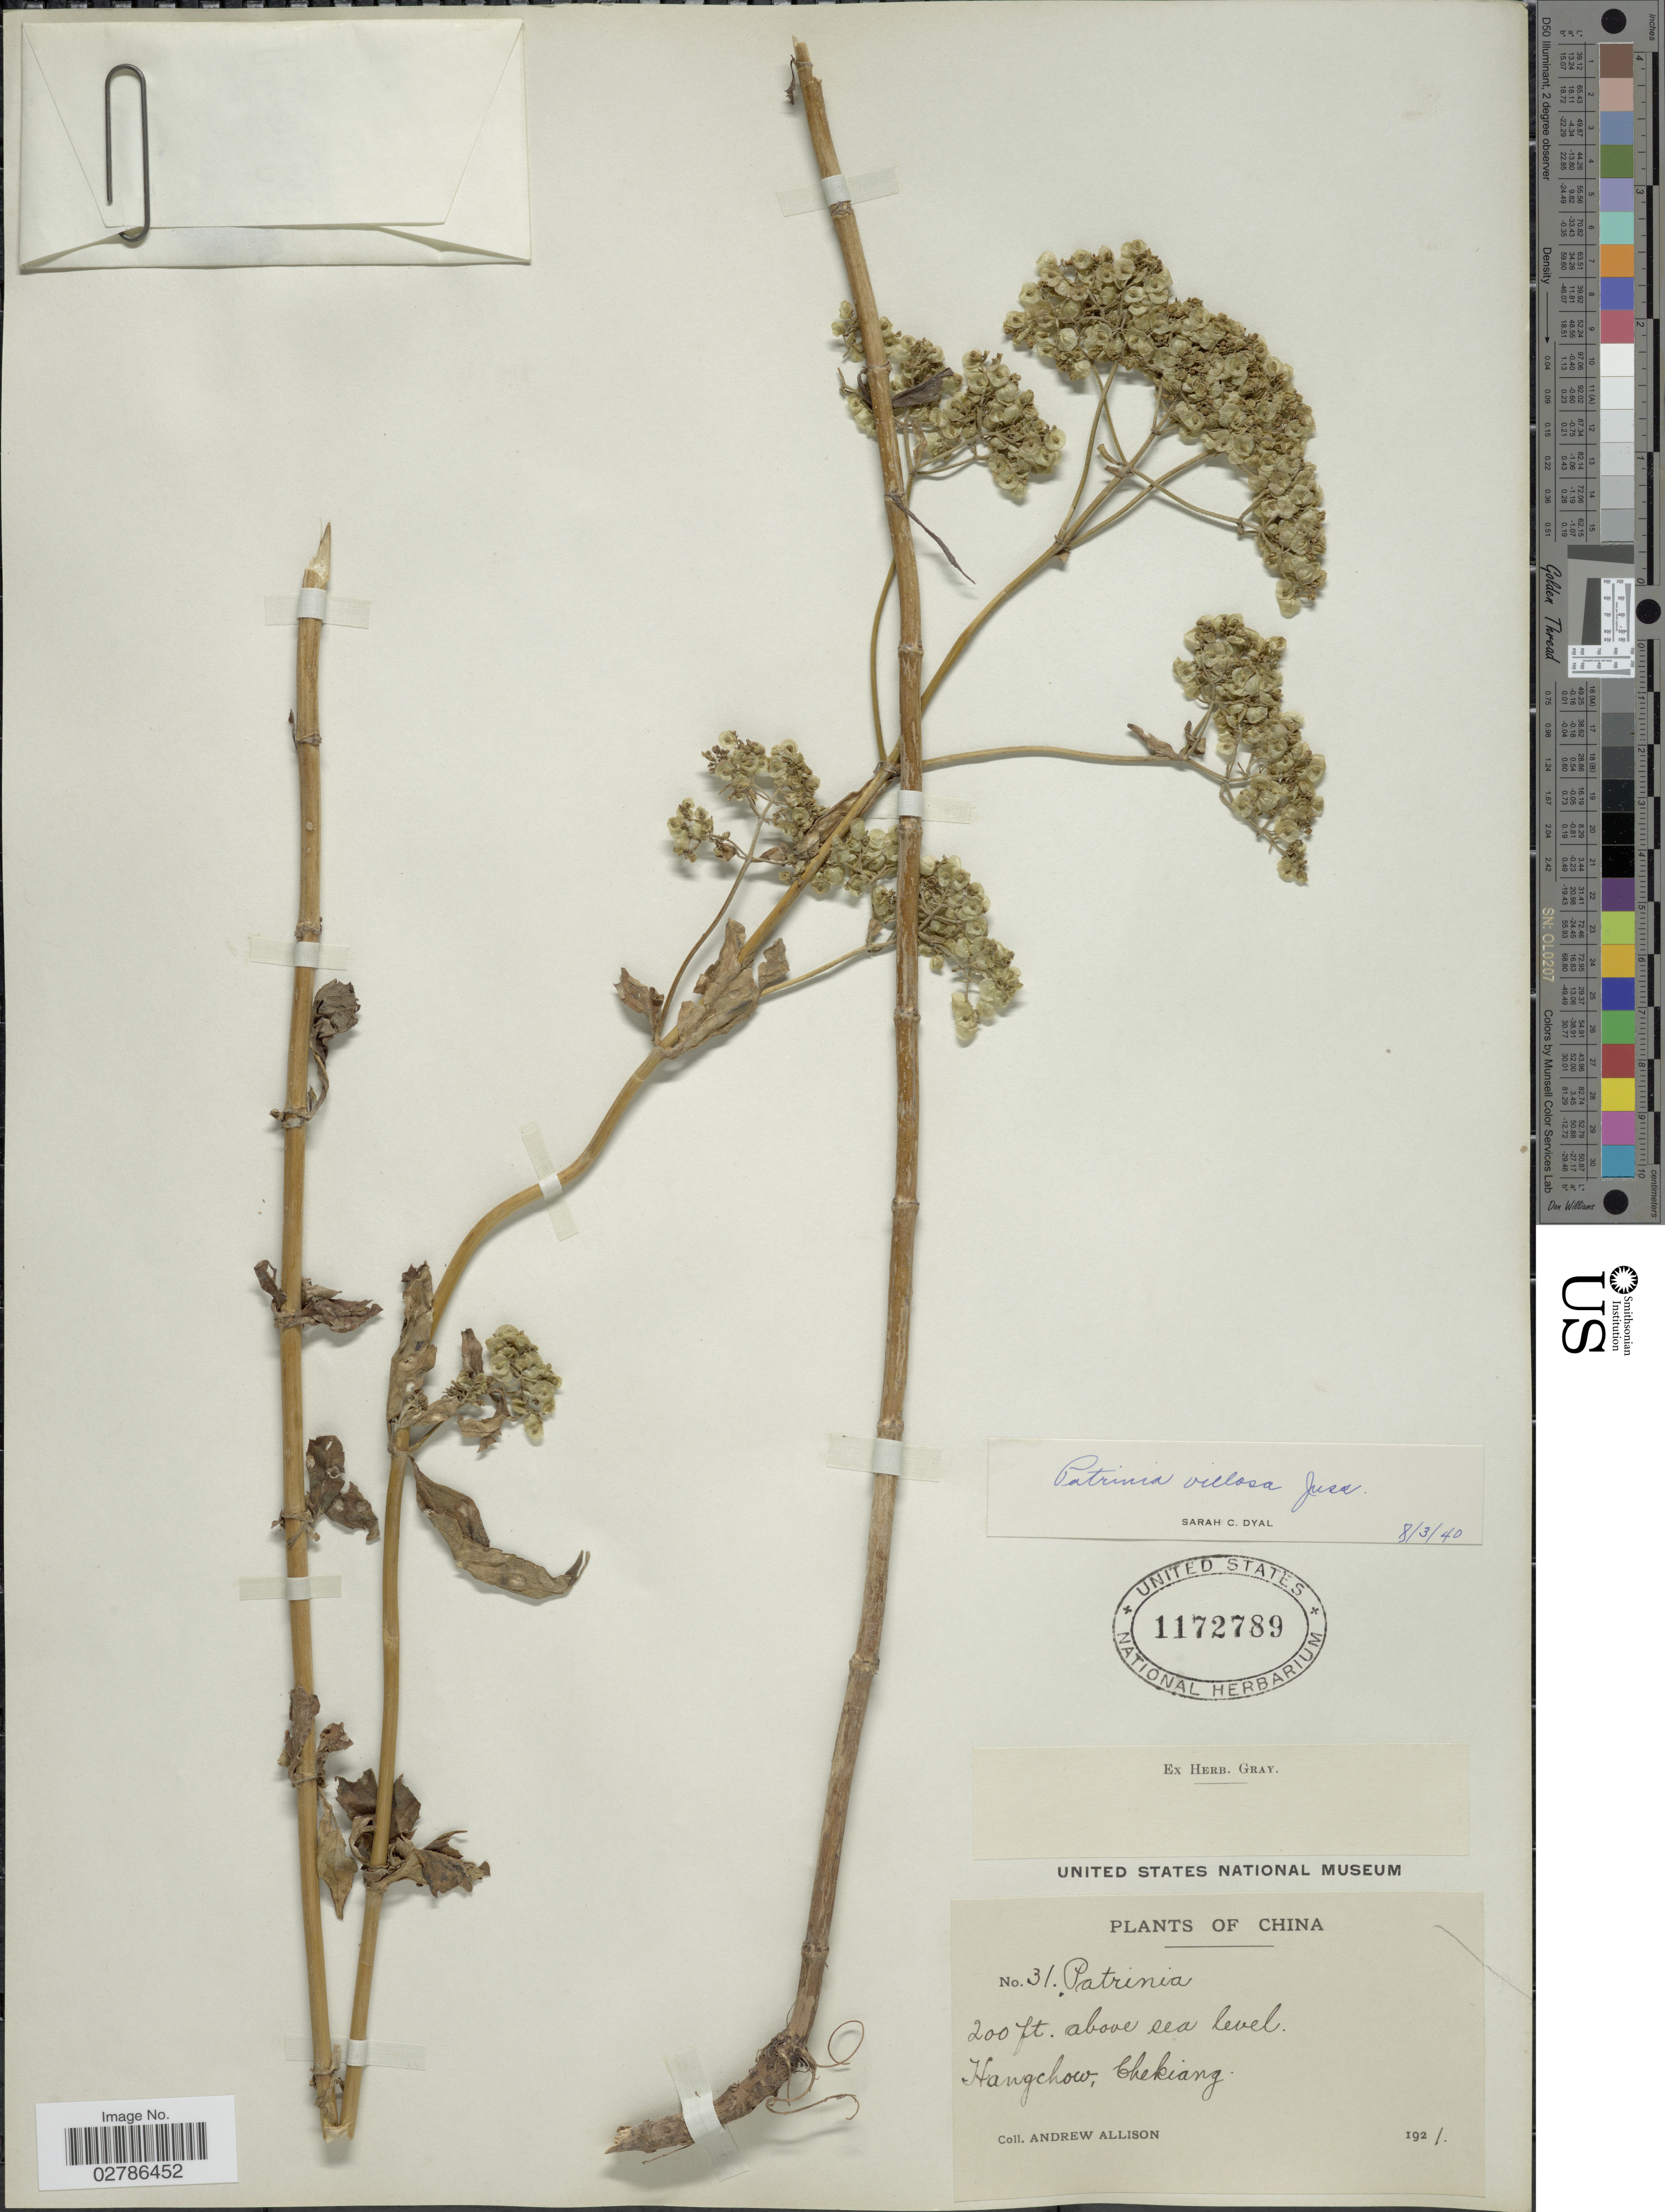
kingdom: Plantae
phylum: Tracheophyta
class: Magnoliopsida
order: Dipsacales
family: Caprifoliaceae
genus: Patrinia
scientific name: Patrinia villosa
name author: (Thunb.) Dufr.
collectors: A. Allison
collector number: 31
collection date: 1921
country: China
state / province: Zhejiang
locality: Hangchow, Chekiang.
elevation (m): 61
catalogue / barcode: US 1172789